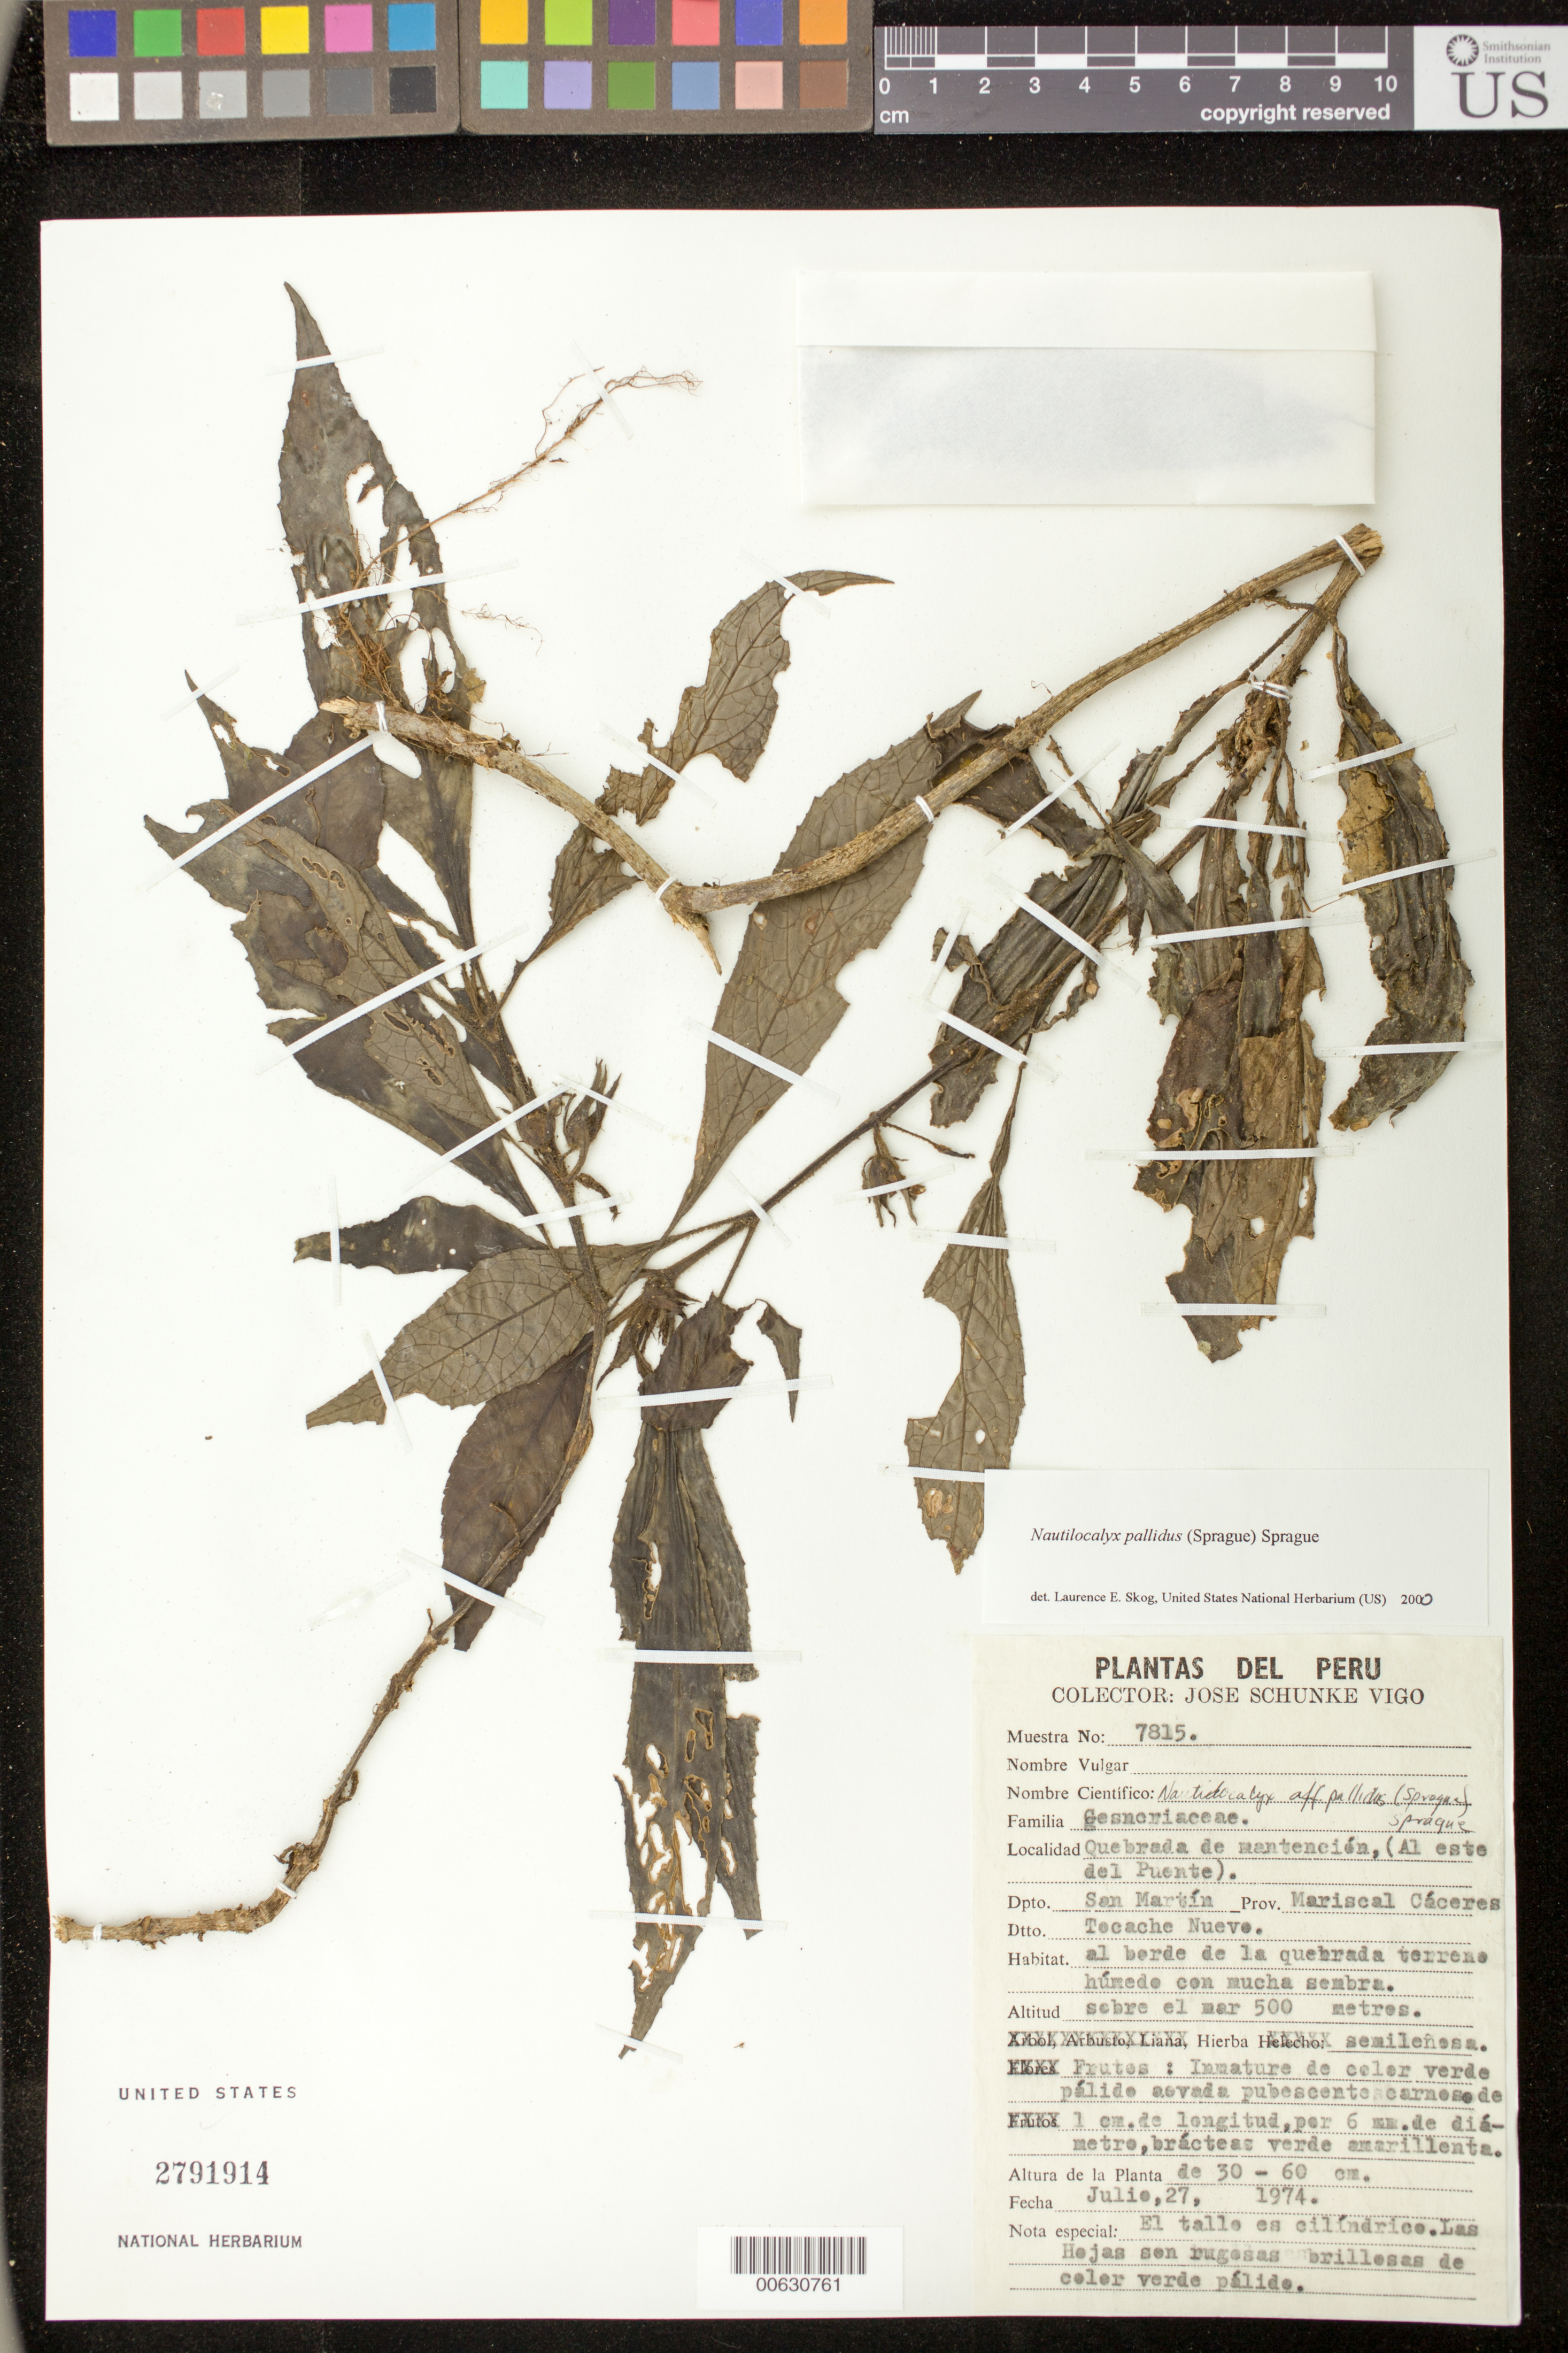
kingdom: Plantae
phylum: Tracheophyta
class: Magnoliopsida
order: Lamiales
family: Gesneriaceae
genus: Nautilocalyx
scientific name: Nautilocalyx pallidus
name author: (Sprague) C. Sprague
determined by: Clark, J. L., (SEL), The Marie Selby Botanical Garden (UNITED STATES)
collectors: J. Schunke Vigo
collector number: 7815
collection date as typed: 27 Jul 1974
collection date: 1974-07-27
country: Peru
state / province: San Martín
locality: Prov. Mariscal Cáceres, Dtto. Tocache Nuevo; Quebrada de mantención (al este del Puente)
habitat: Al borde de la quebrada terreno húmedo con mucha sombra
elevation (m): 500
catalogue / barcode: US 2791914